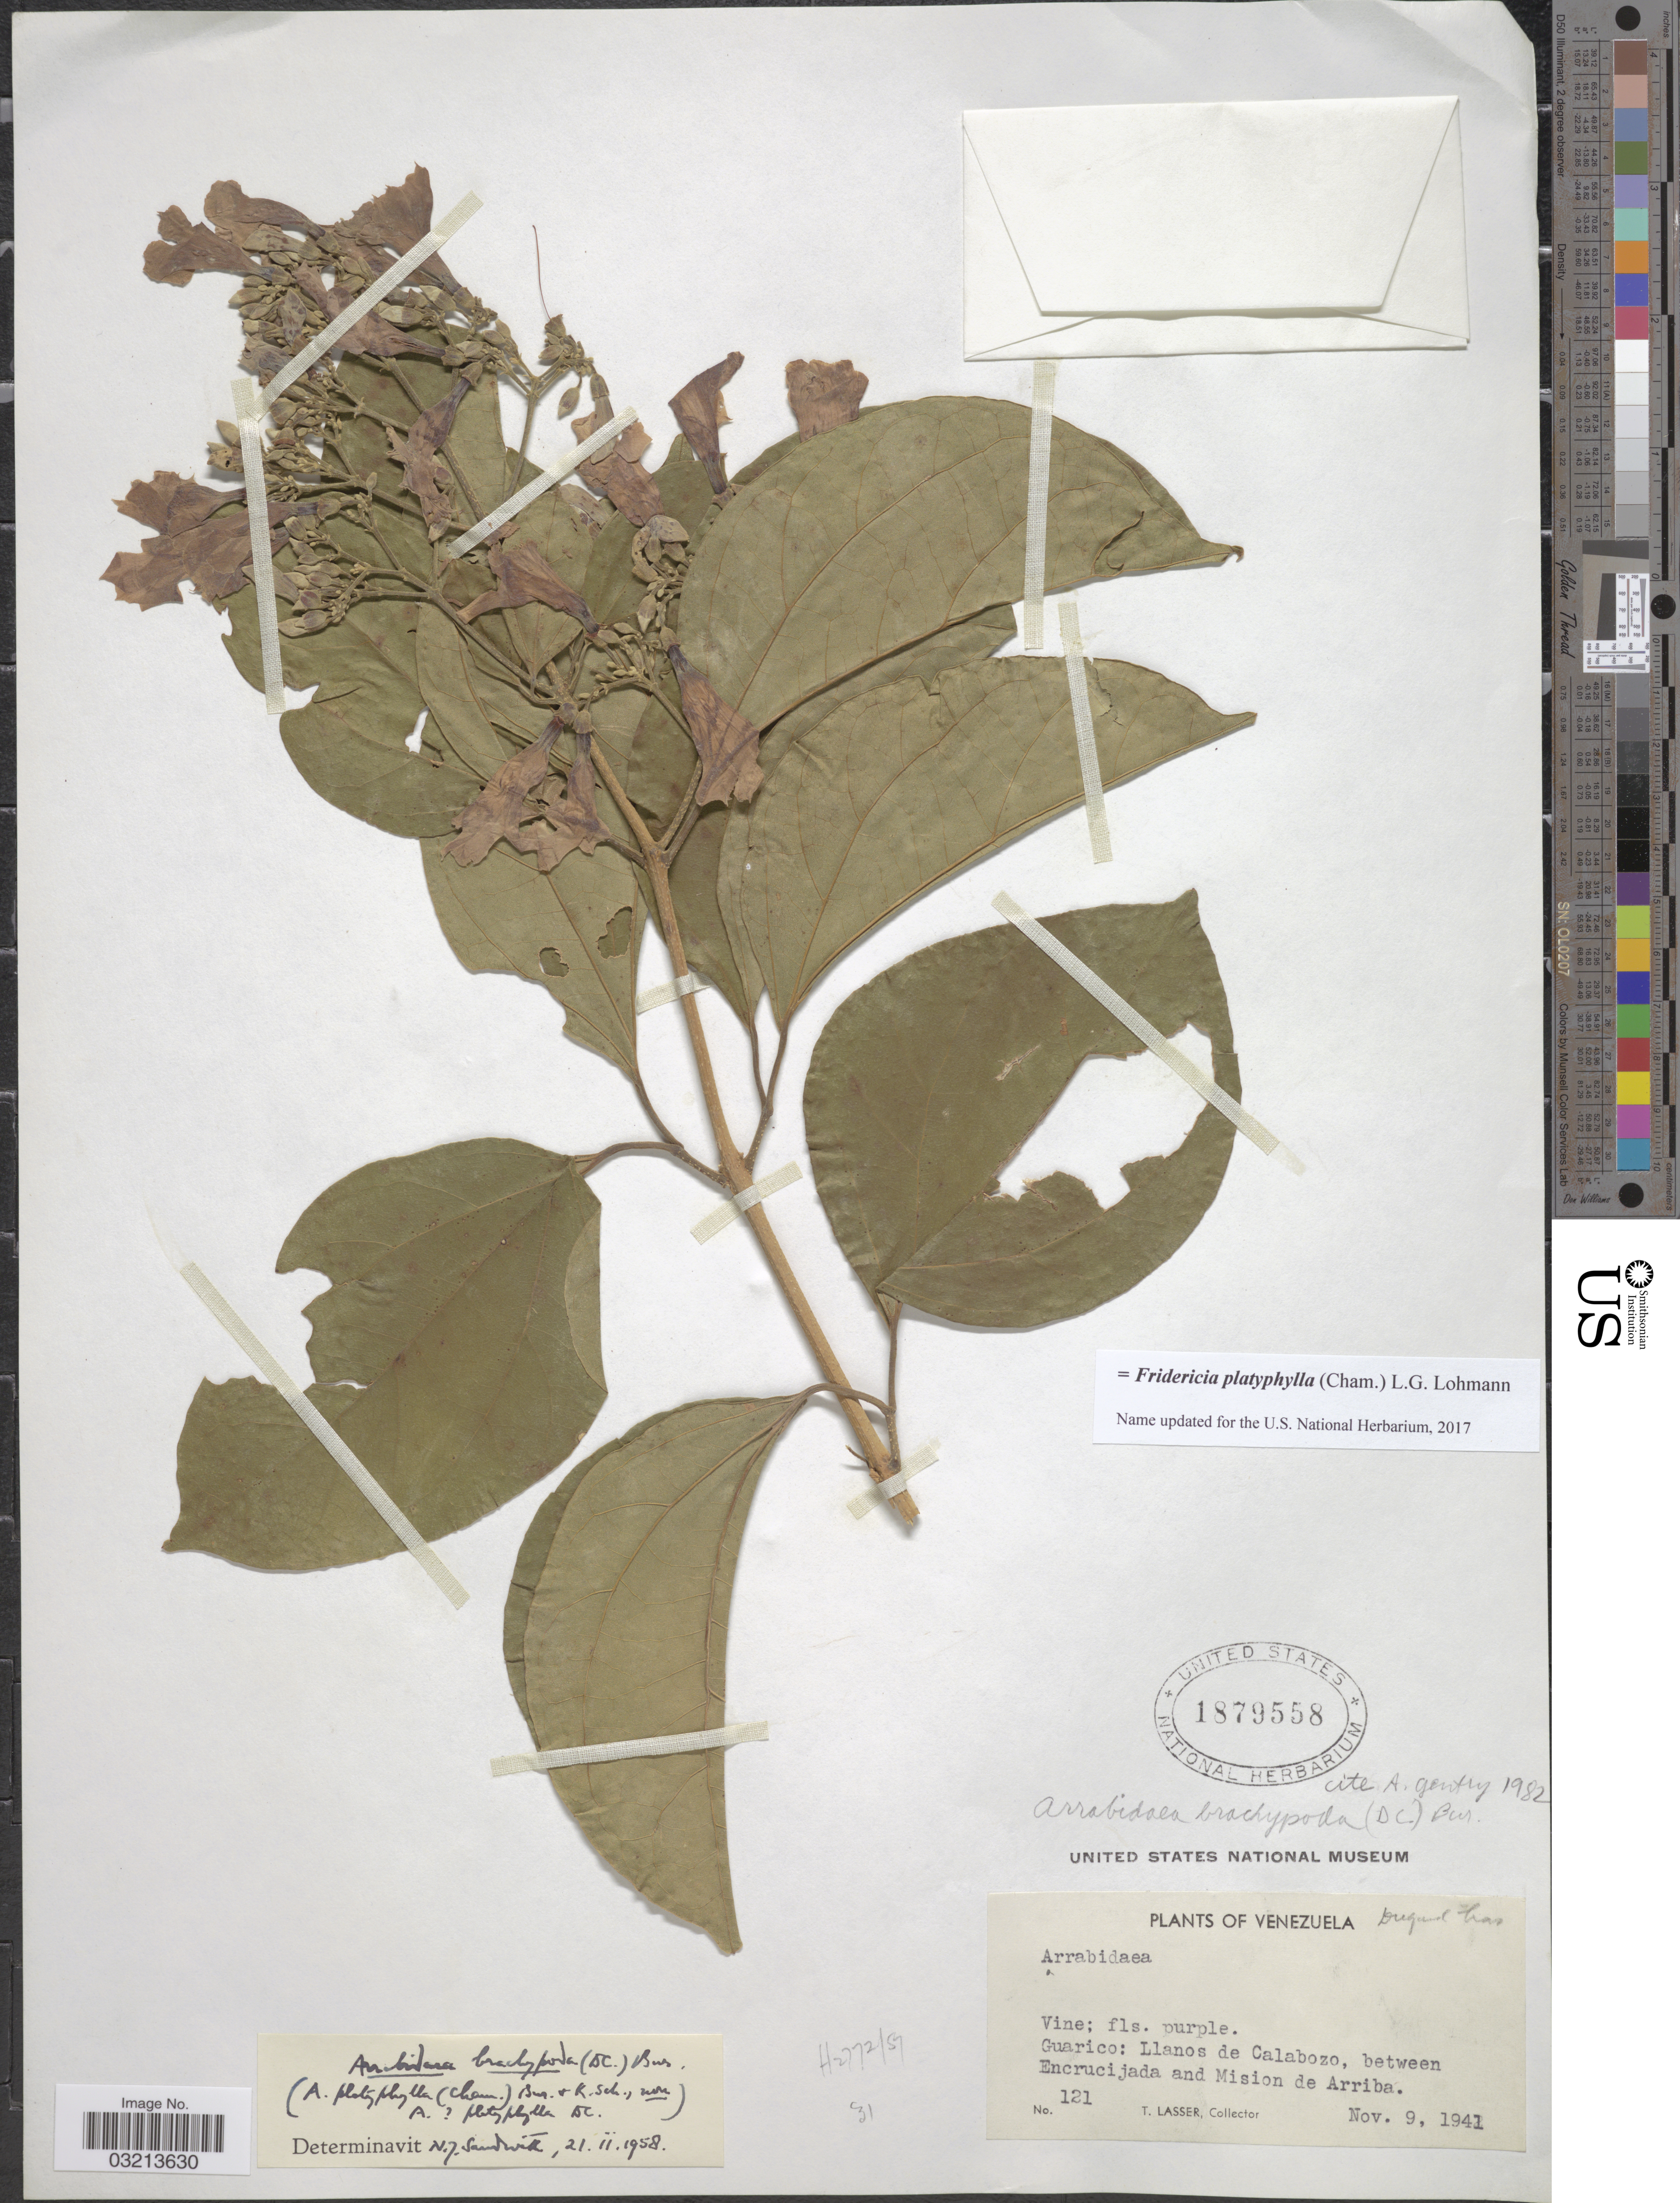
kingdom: Plantae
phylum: Tracheophyta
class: Magnoliopsida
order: Lamiales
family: Bignoniaceae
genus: Fridericia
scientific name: Fridericia platyphylla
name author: (Cham.) L.G. Lohmann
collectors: T. Lasser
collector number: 121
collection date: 1941-11-09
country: Venezuela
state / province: Guárico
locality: Llanos de Calabozo, between Encrucijada and Mision de Arriba.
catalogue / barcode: US 1879558